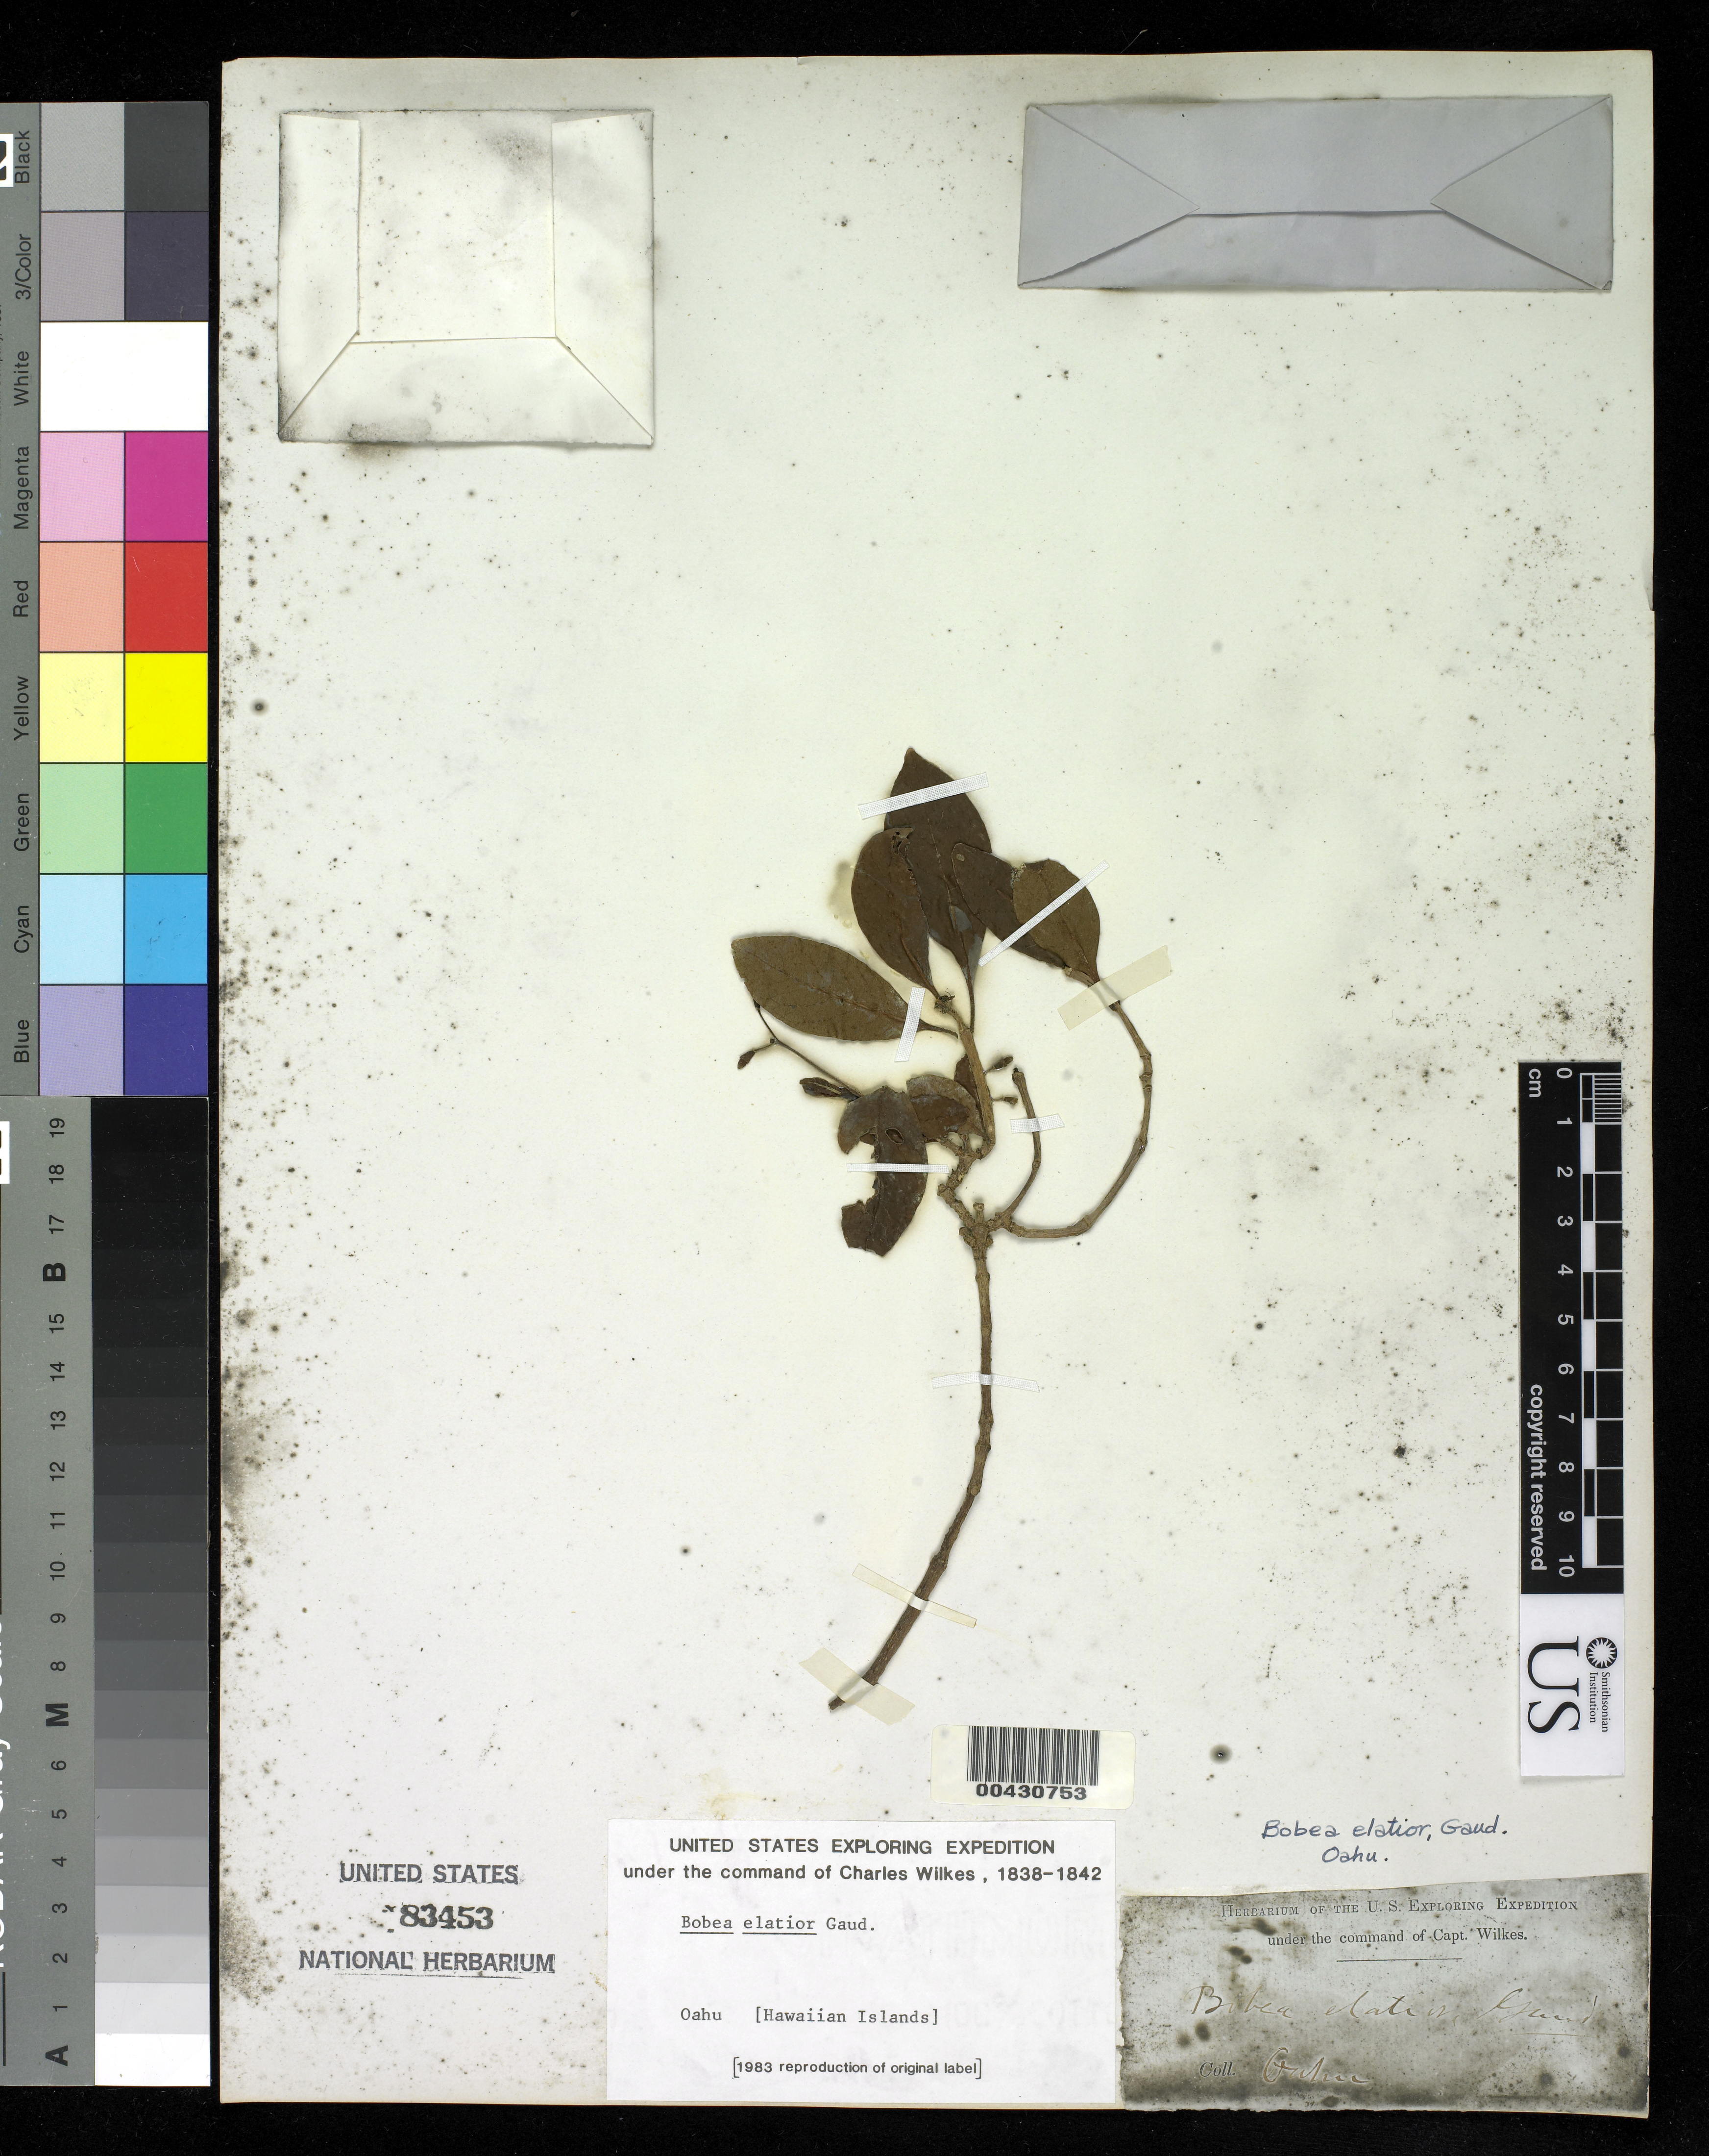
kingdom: Plantae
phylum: Tracheophyta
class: Magnoliopsida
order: Gentianales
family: Rubiaceae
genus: Bobea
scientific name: Bobea elatior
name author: Gaudich.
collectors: Wilkes Explor. Exped.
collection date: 1838/1842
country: United States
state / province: Hawaii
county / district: Honolulu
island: Oahu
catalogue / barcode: US 83453